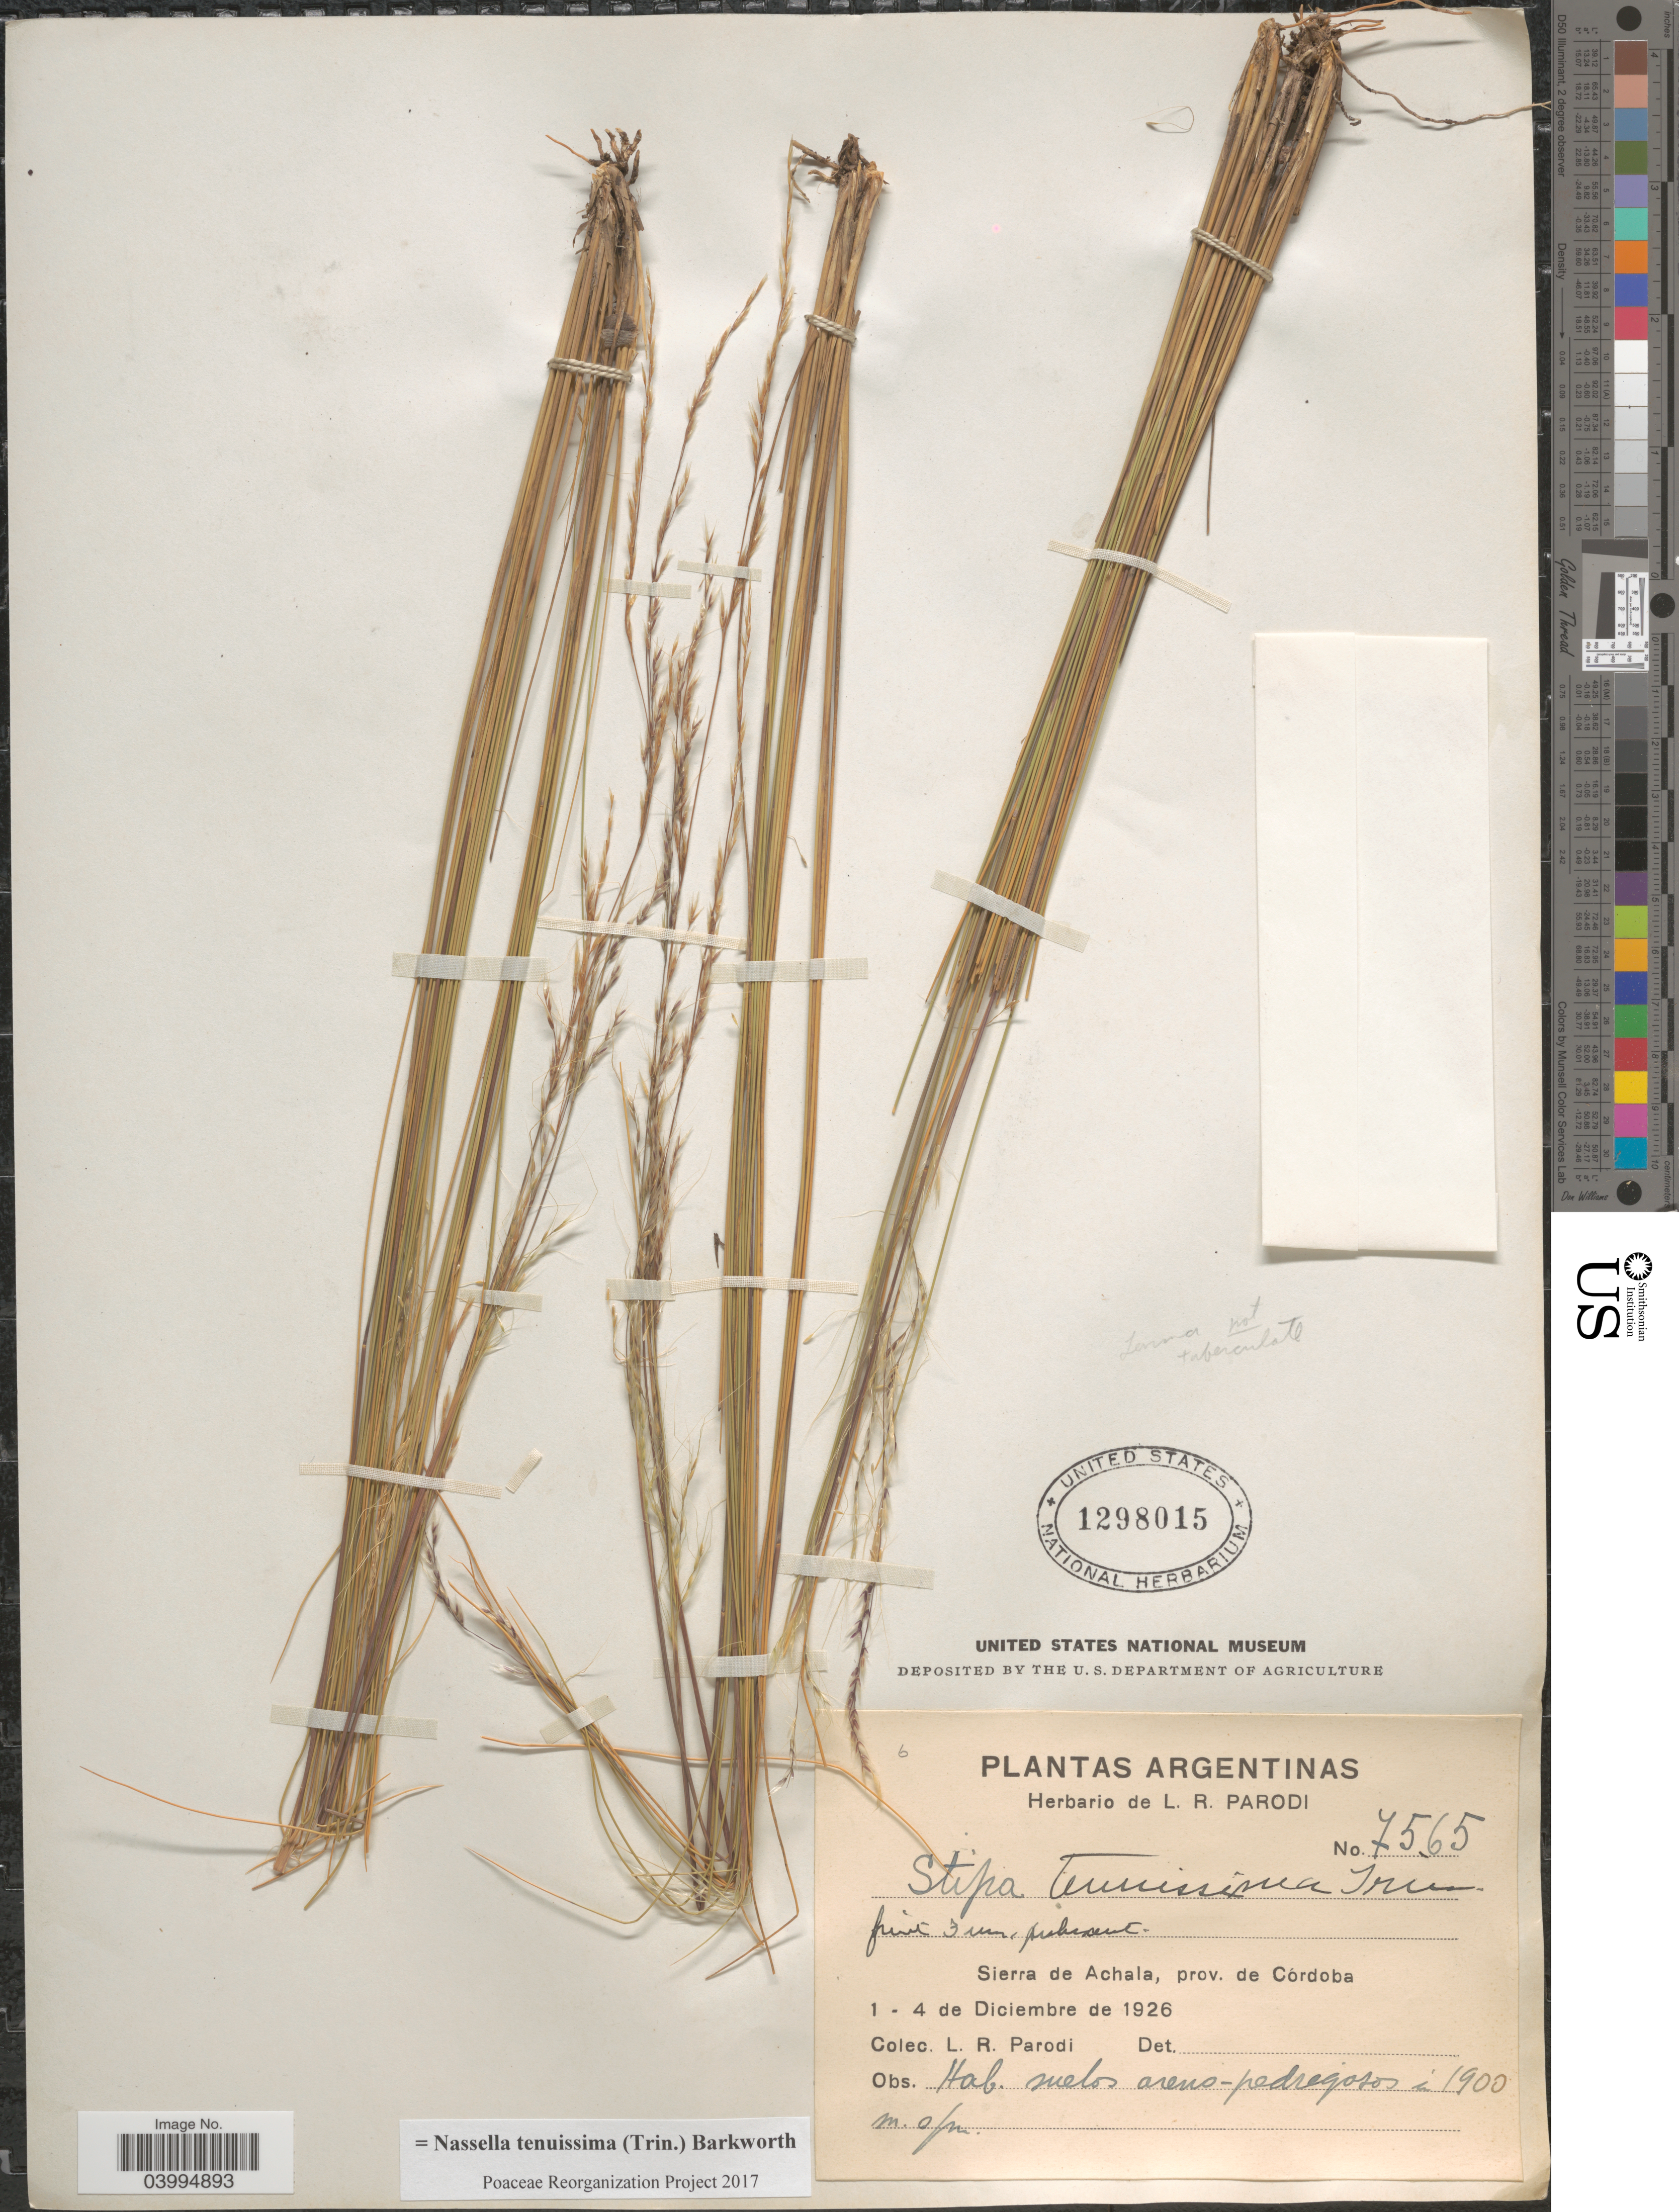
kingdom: Plantae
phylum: Tracheophyta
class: Liliopsida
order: Poales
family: Poaceae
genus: Nassella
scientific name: Nassella tenuissima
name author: (Trin.) Barkworth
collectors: L. R. Parodi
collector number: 7565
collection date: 1926-12-01/1926-12-04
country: Argentina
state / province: Cordoba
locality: Sierra de Achala.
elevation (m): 1900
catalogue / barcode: US 1298015